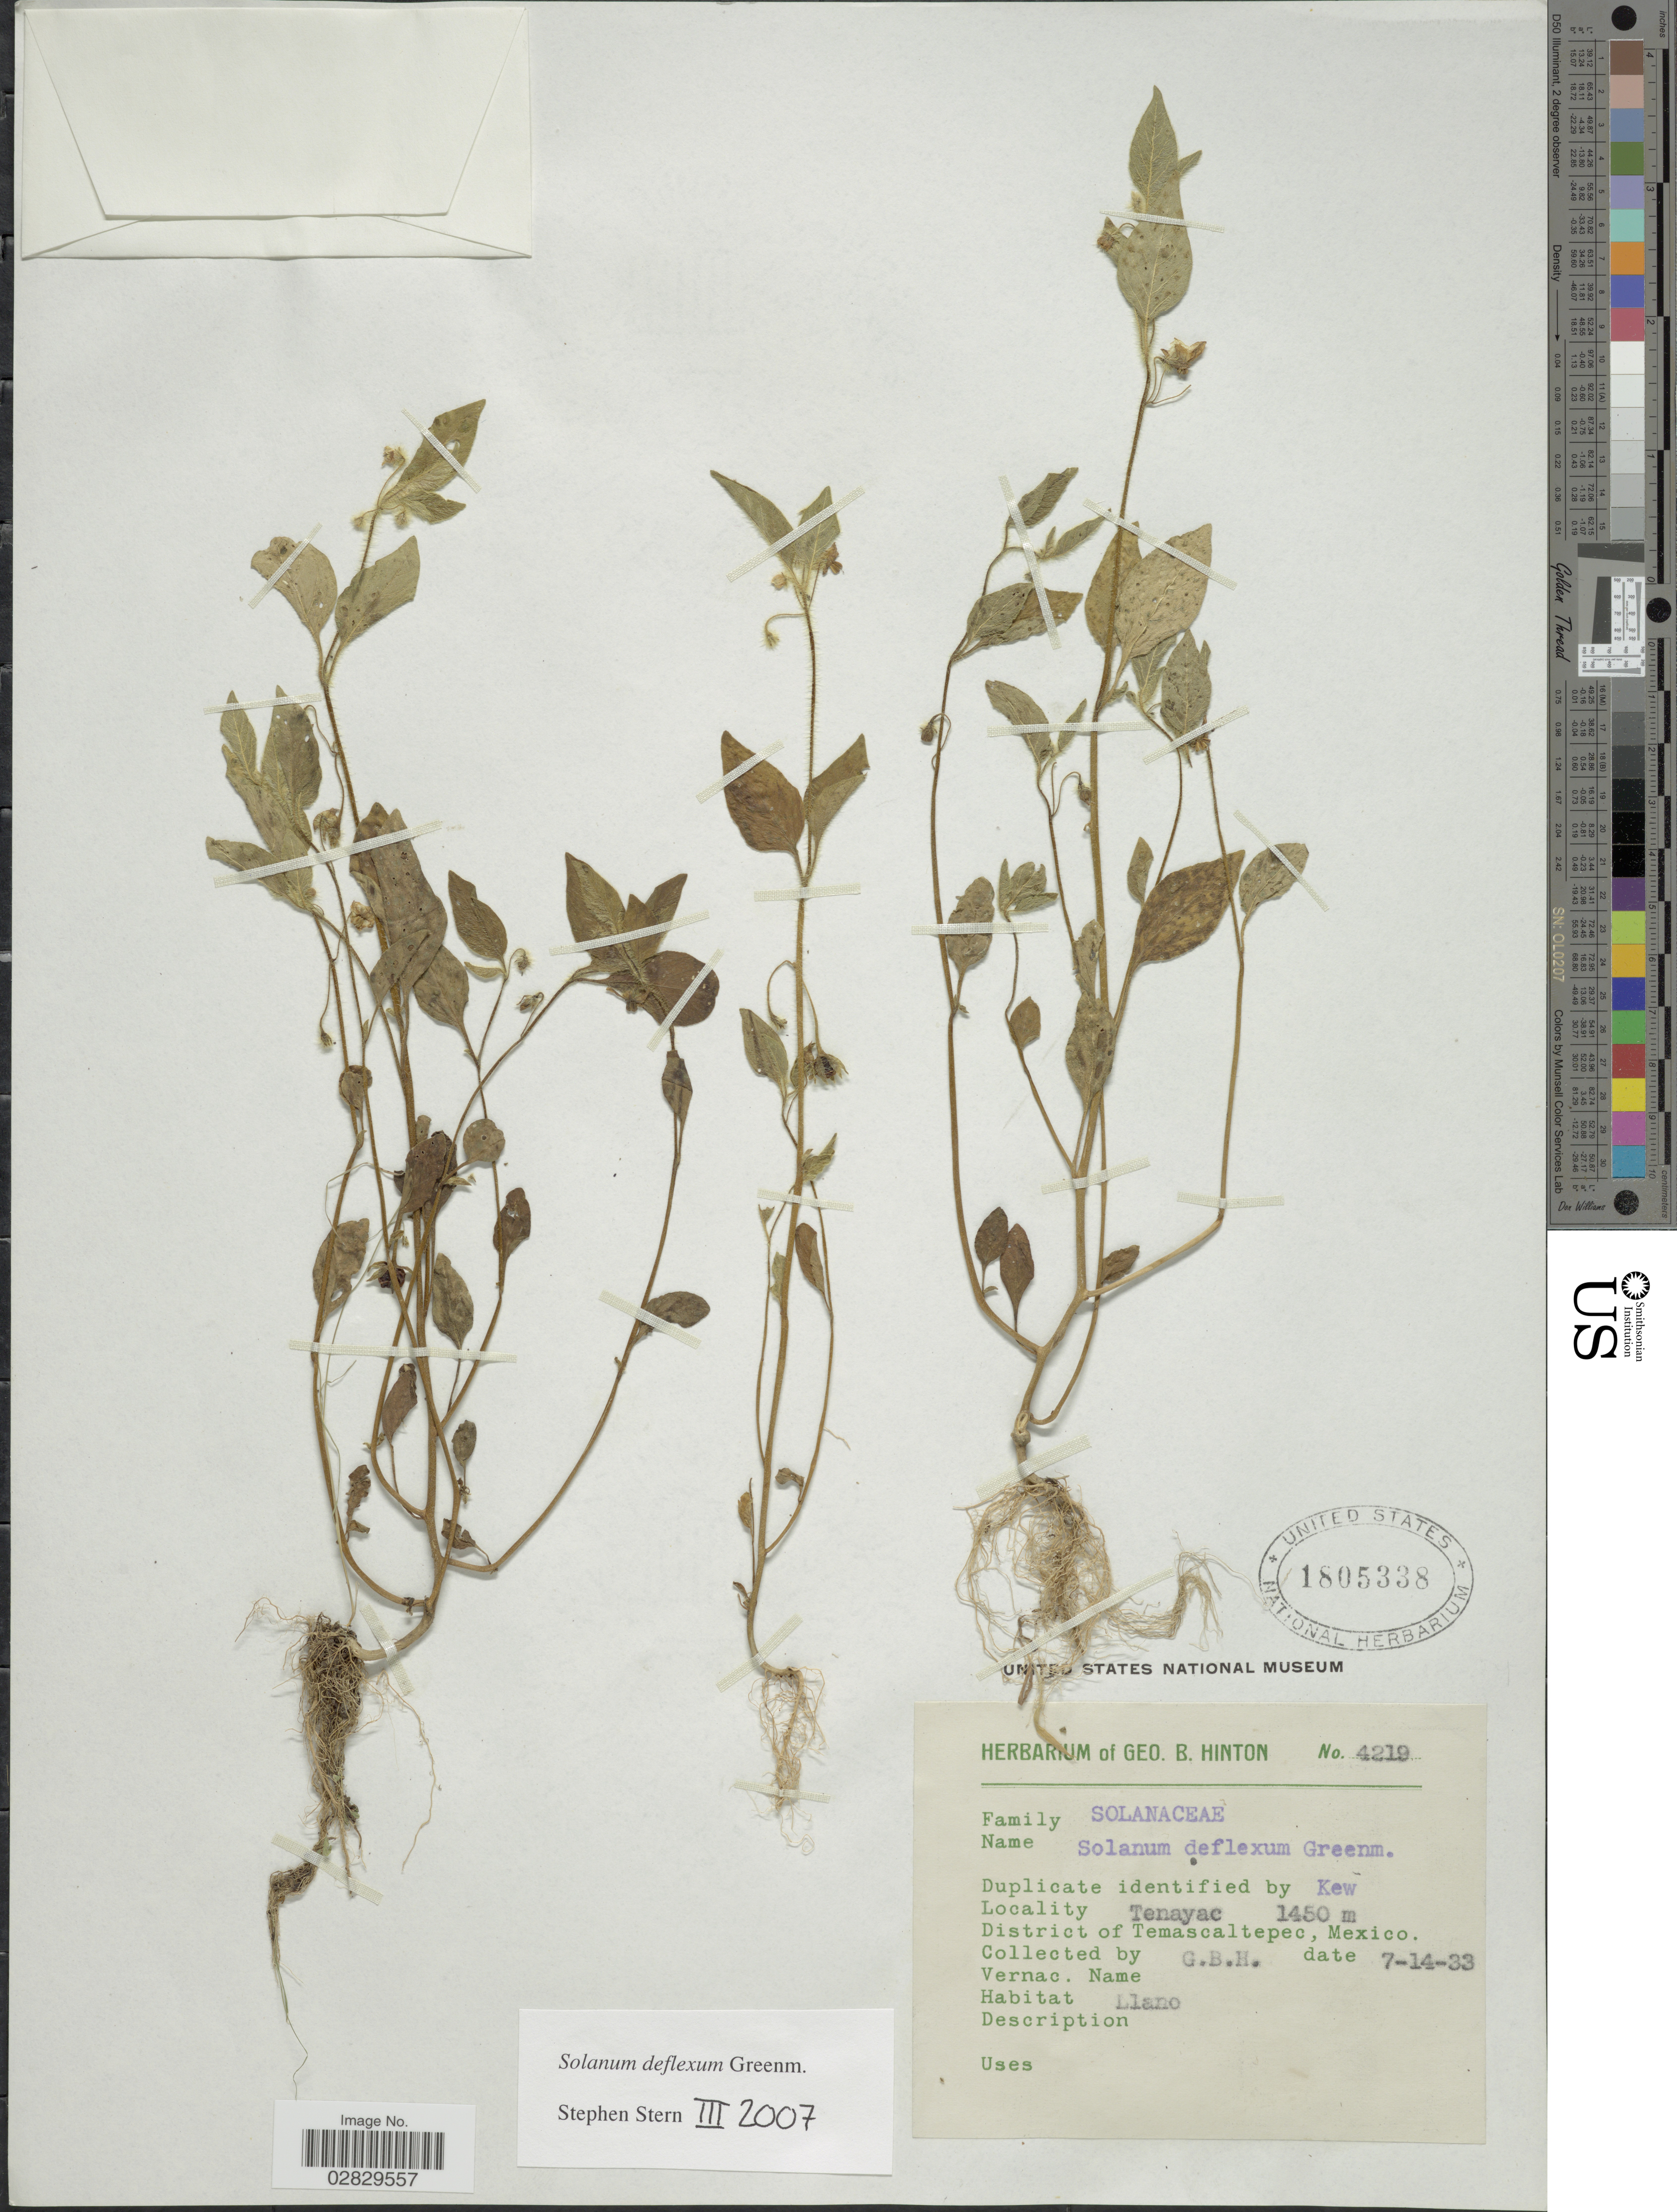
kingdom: Plantae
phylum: Tracheophyta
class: Magnoliopsida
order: Solanales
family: Solanaceae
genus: Solanum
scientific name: Solanum deflexum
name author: Greenm.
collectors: G. B. Hinton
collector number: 4219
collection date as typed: Transcribed d/m/y: 14/7/33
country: Mexico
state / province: México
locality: Tenayac. District of Temascaltepec.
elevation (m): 1450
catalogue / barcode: US 1805338